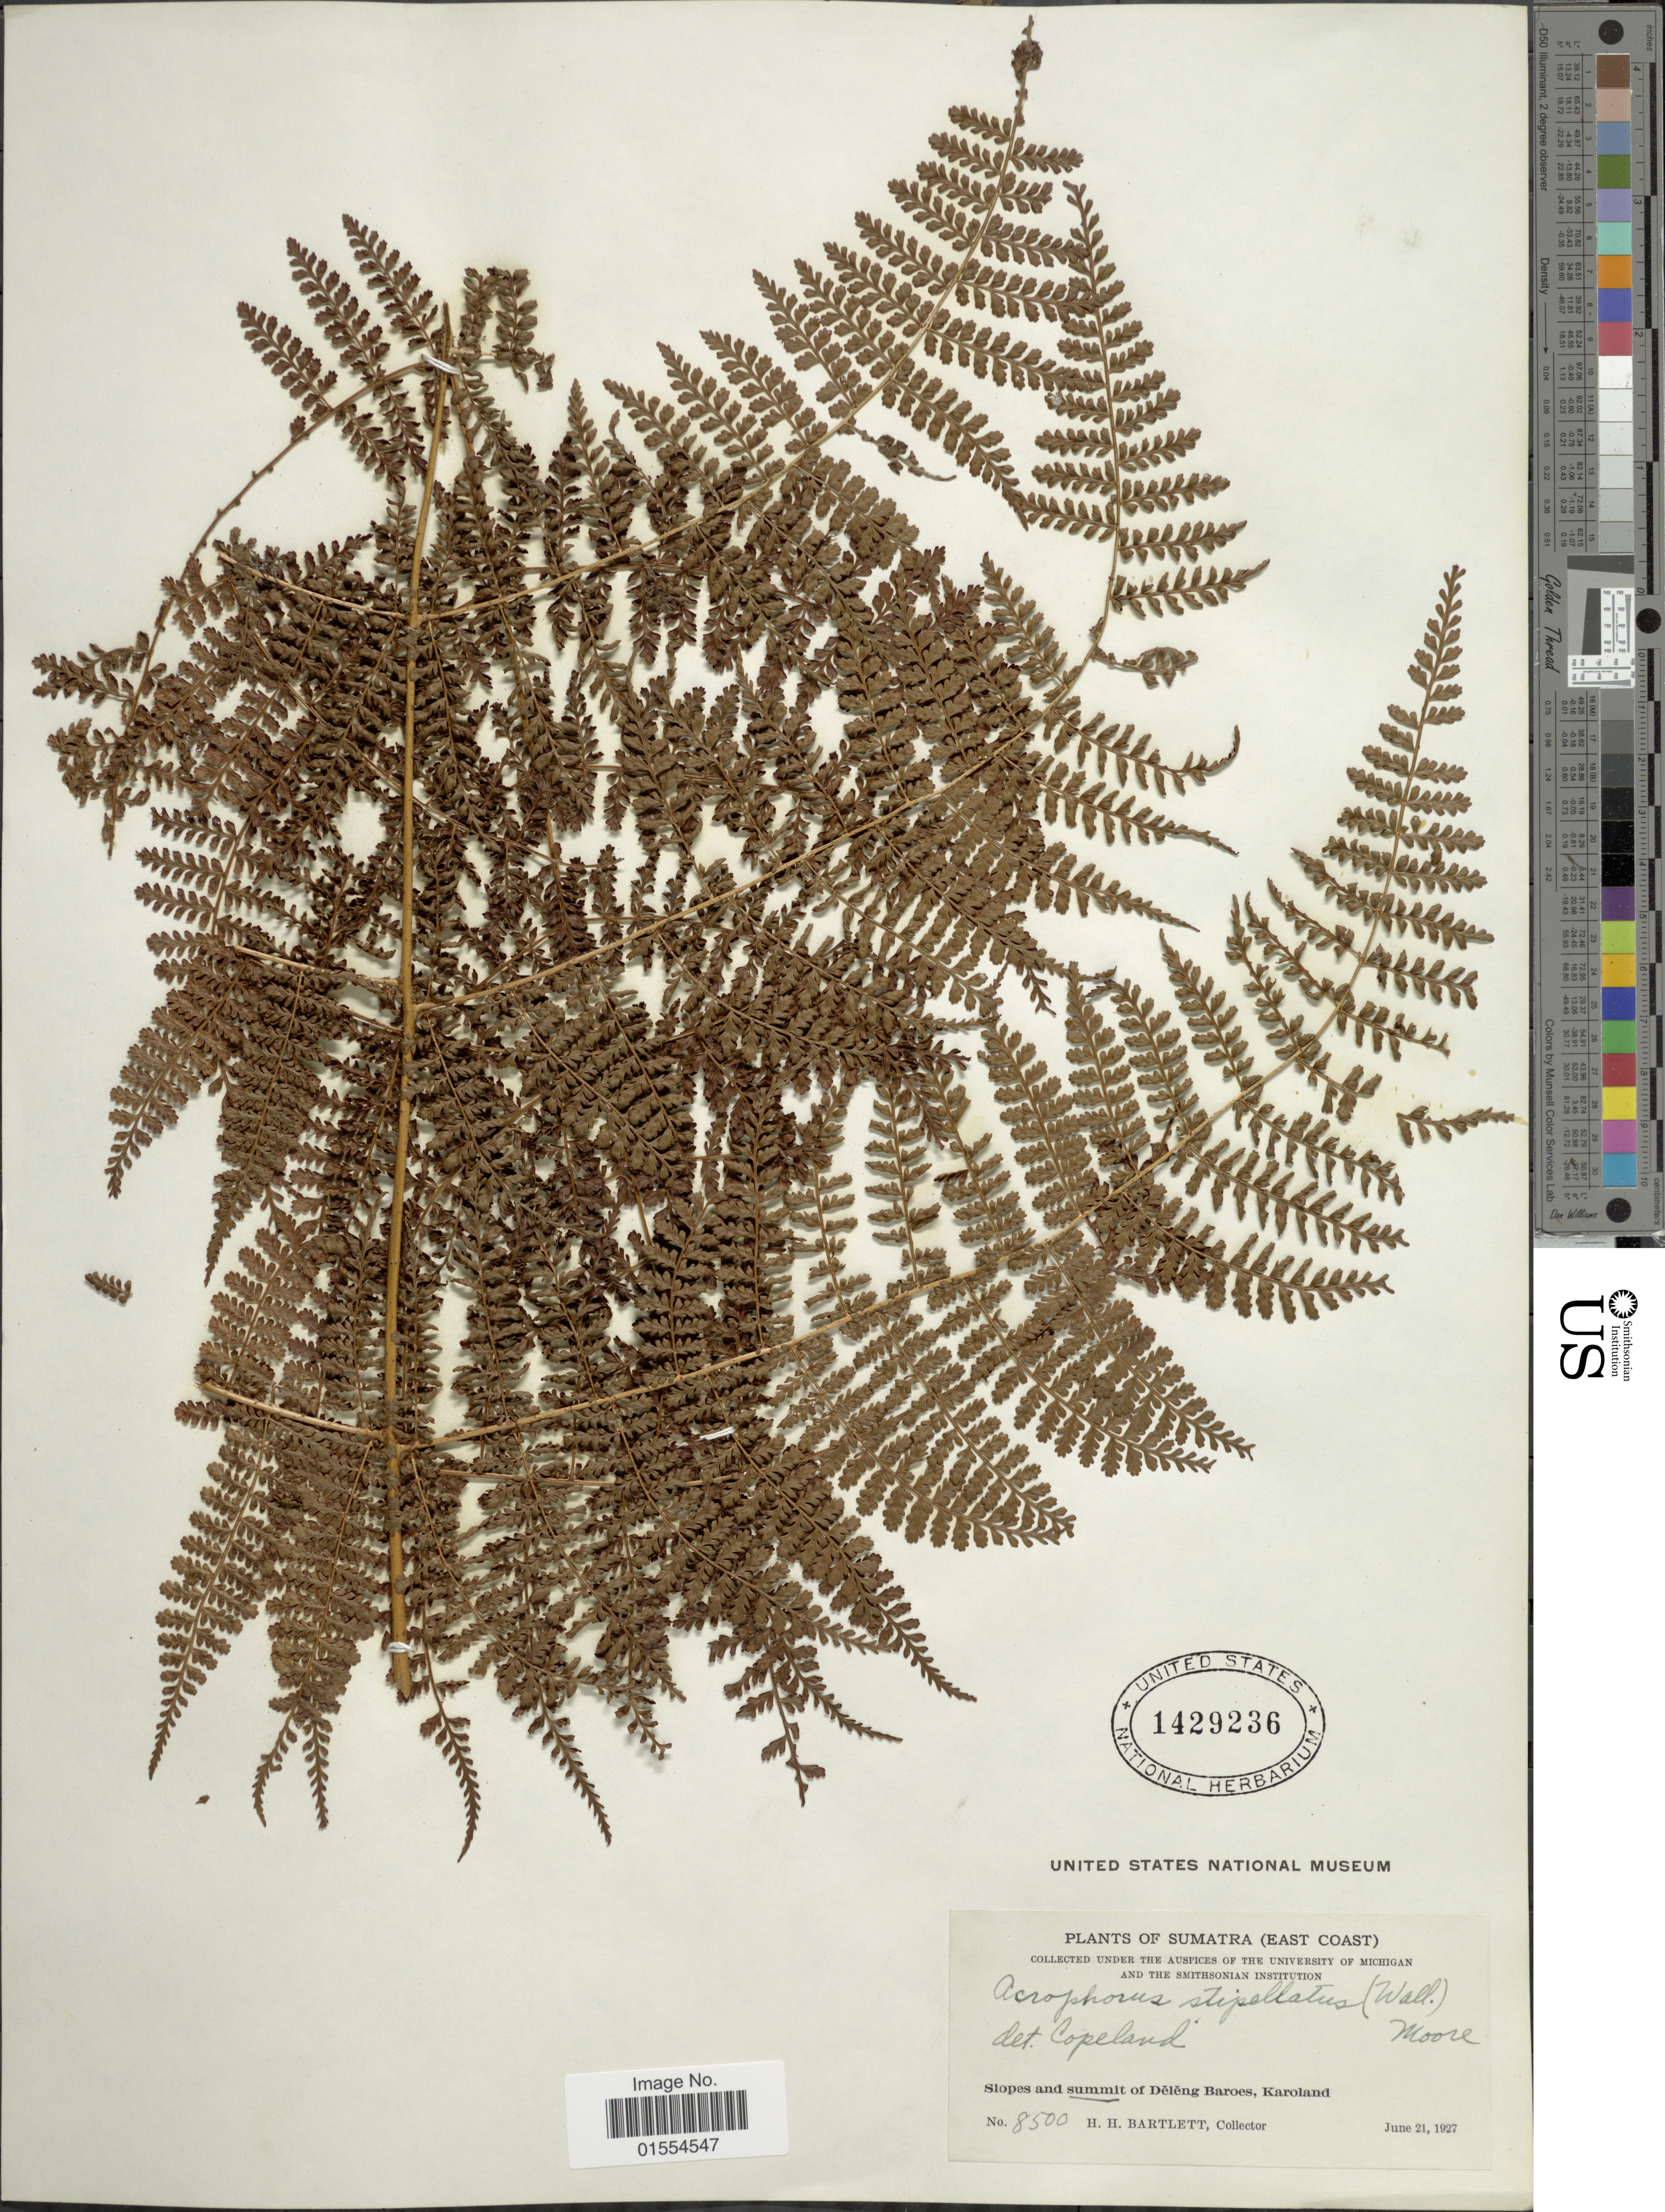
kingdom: Plantae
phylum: Tracheophyta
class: Polypodiopsida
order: Polypodiales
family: Dryopteridaceae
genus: Dryopteris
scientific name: Dryopteris nodosa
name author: (C. Presl) Li Bing Zhang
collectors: H. H. Bartlett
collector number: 8500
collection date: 1927-06-21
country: Indonesia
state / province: Sumatra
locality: Sumatra (East Coast), slopes and summit of Deleng Baroes, Karoland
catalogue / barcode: US 1429236